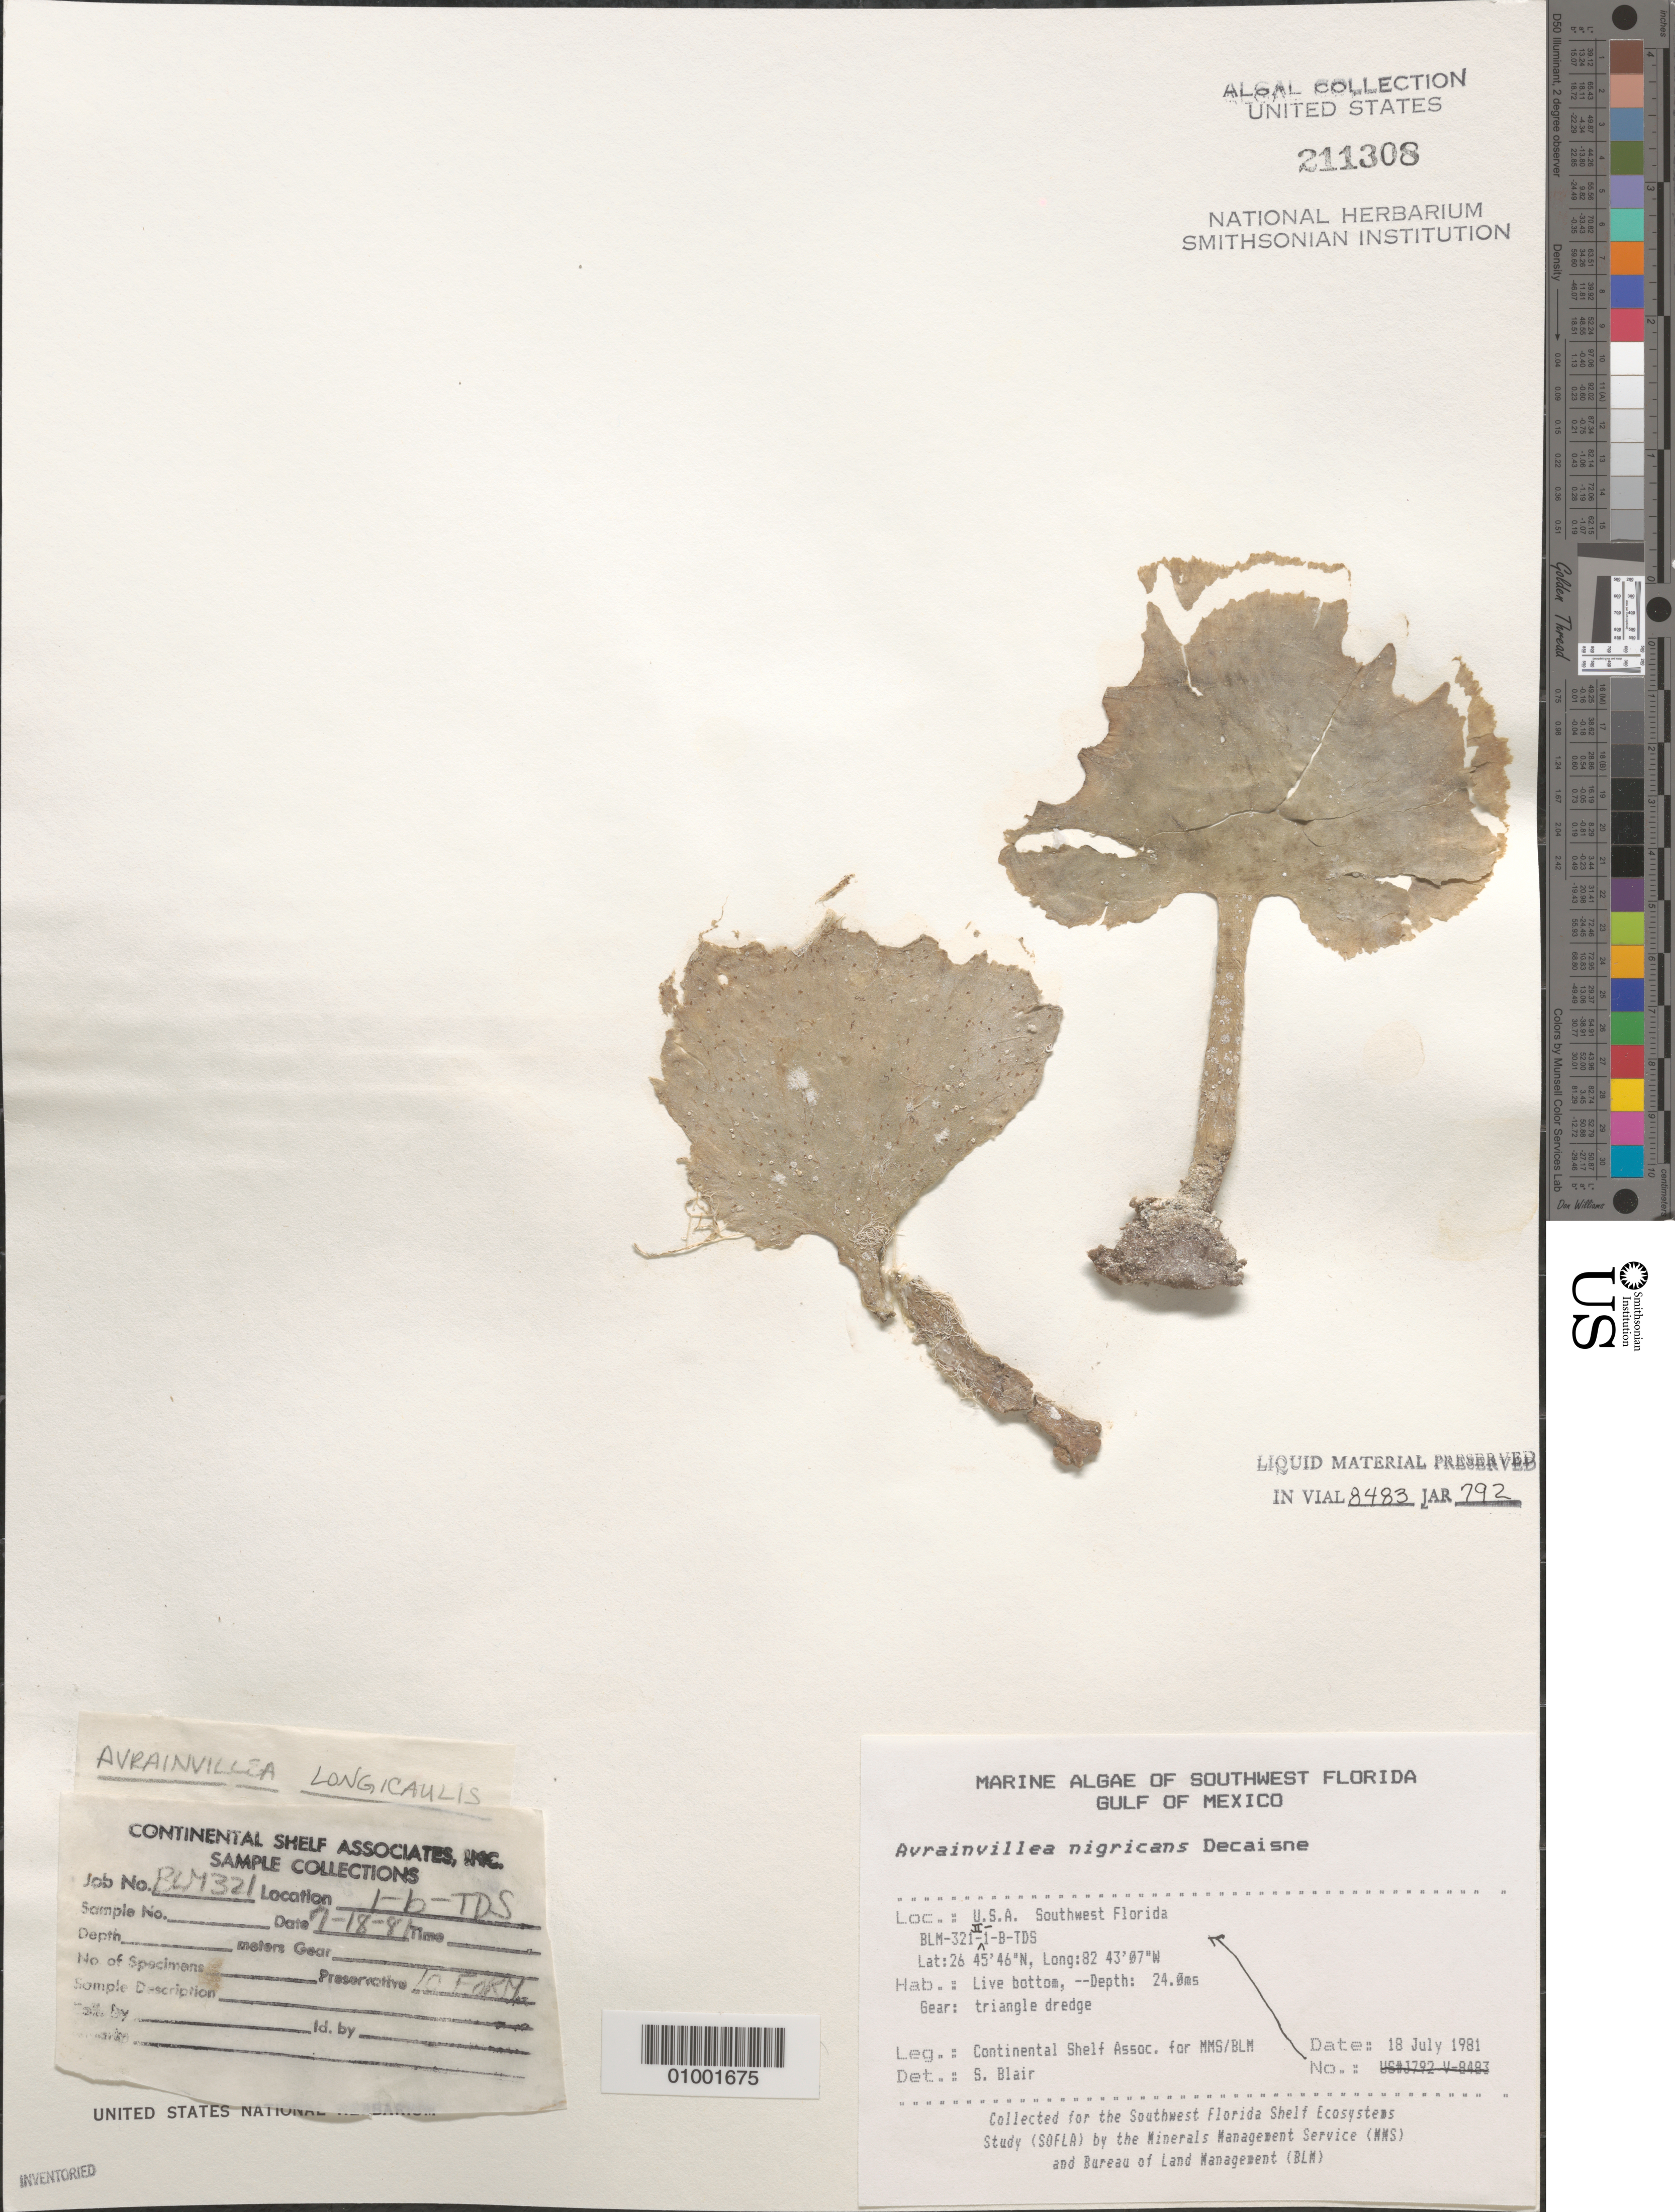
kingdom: Plantae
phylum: Chlorophyta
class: Ulvophyceae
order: Bryopsidales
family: Dichotomosiphonaceae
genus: Avrainvillea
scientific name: Avrainvillea nigricans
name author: Decne.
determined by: Blair, S. M.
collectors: Continental Shelf Associates for the MMS/BLM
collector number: BLM-321-II-1-B-TDS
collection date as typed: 18 Jul 1981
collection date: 1981-07-18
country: United States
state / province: Florida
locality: Gulf of Mexico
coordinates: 26 45'46"N, 82 43'07"W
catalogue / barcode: US 211308